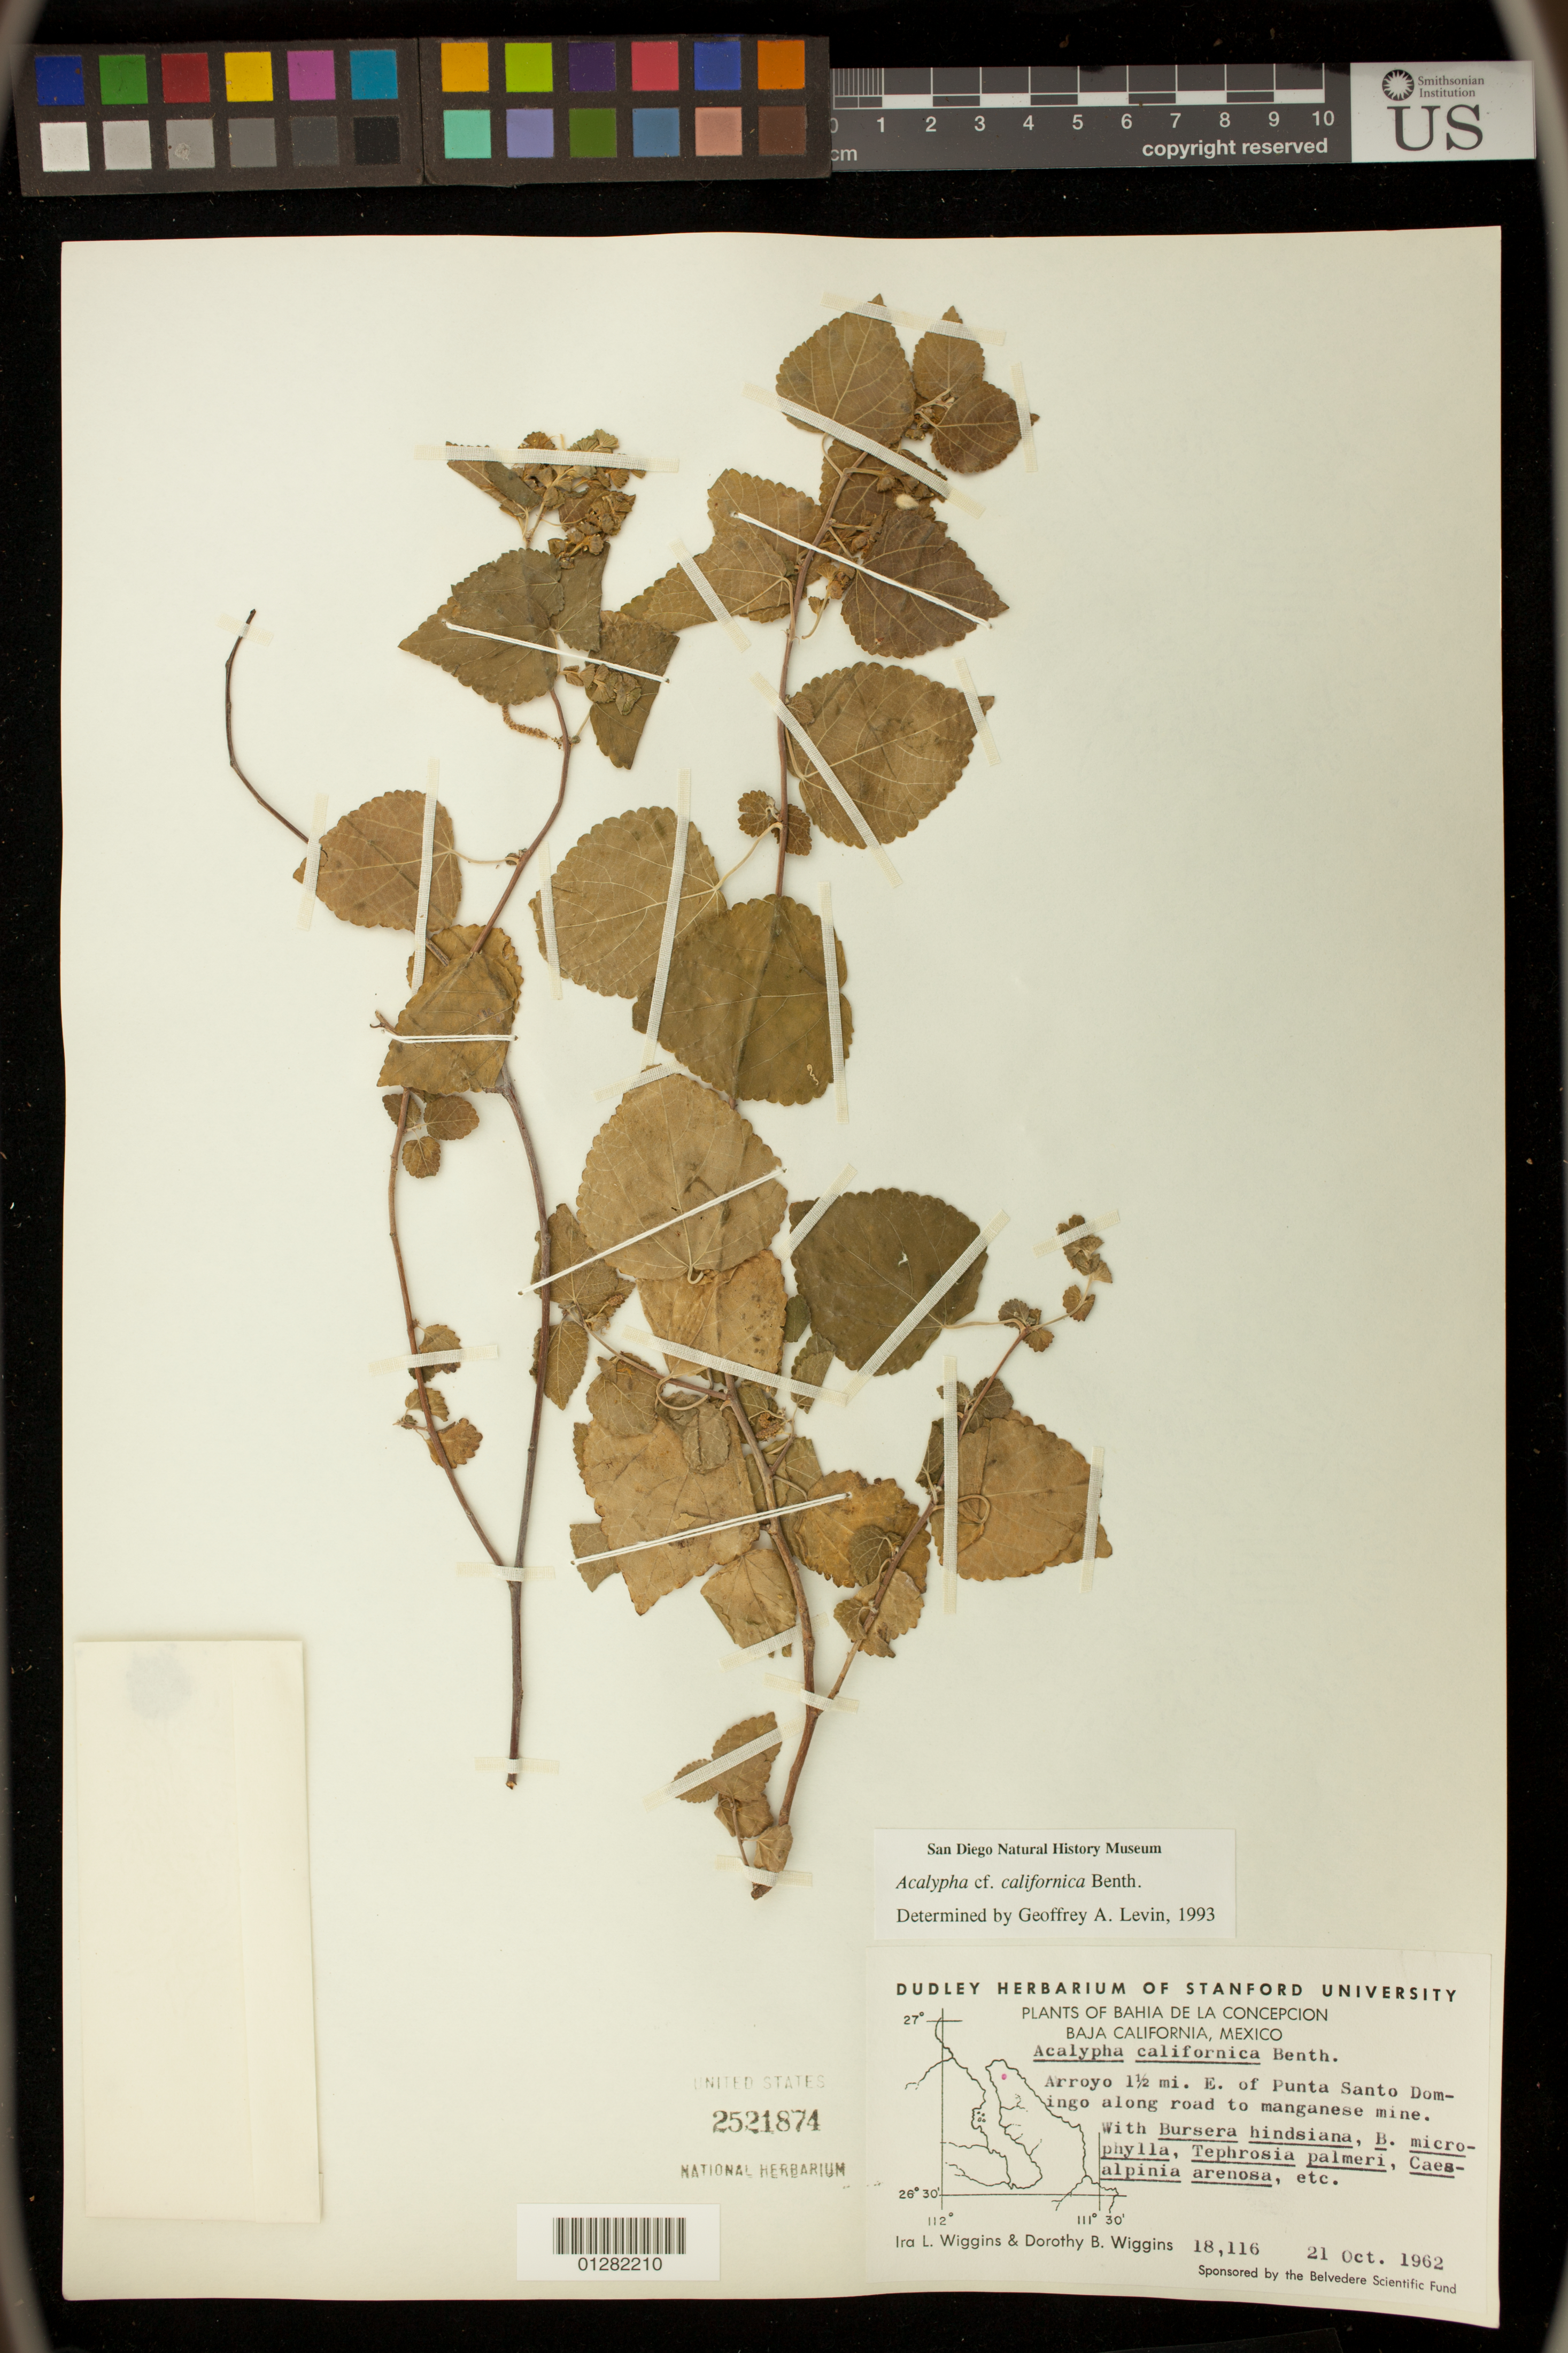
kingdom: Plantae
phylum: Tracheophyta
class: Magnoliopsida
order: Malpighiales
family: Euphorbiaceae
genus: Acalypha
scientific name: Acalypha californica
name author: Benth.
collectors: I. L. Wiggins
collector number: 11186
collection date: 1962-10-21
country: Mexico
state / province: Baja California Sur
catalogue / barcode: US 2521874